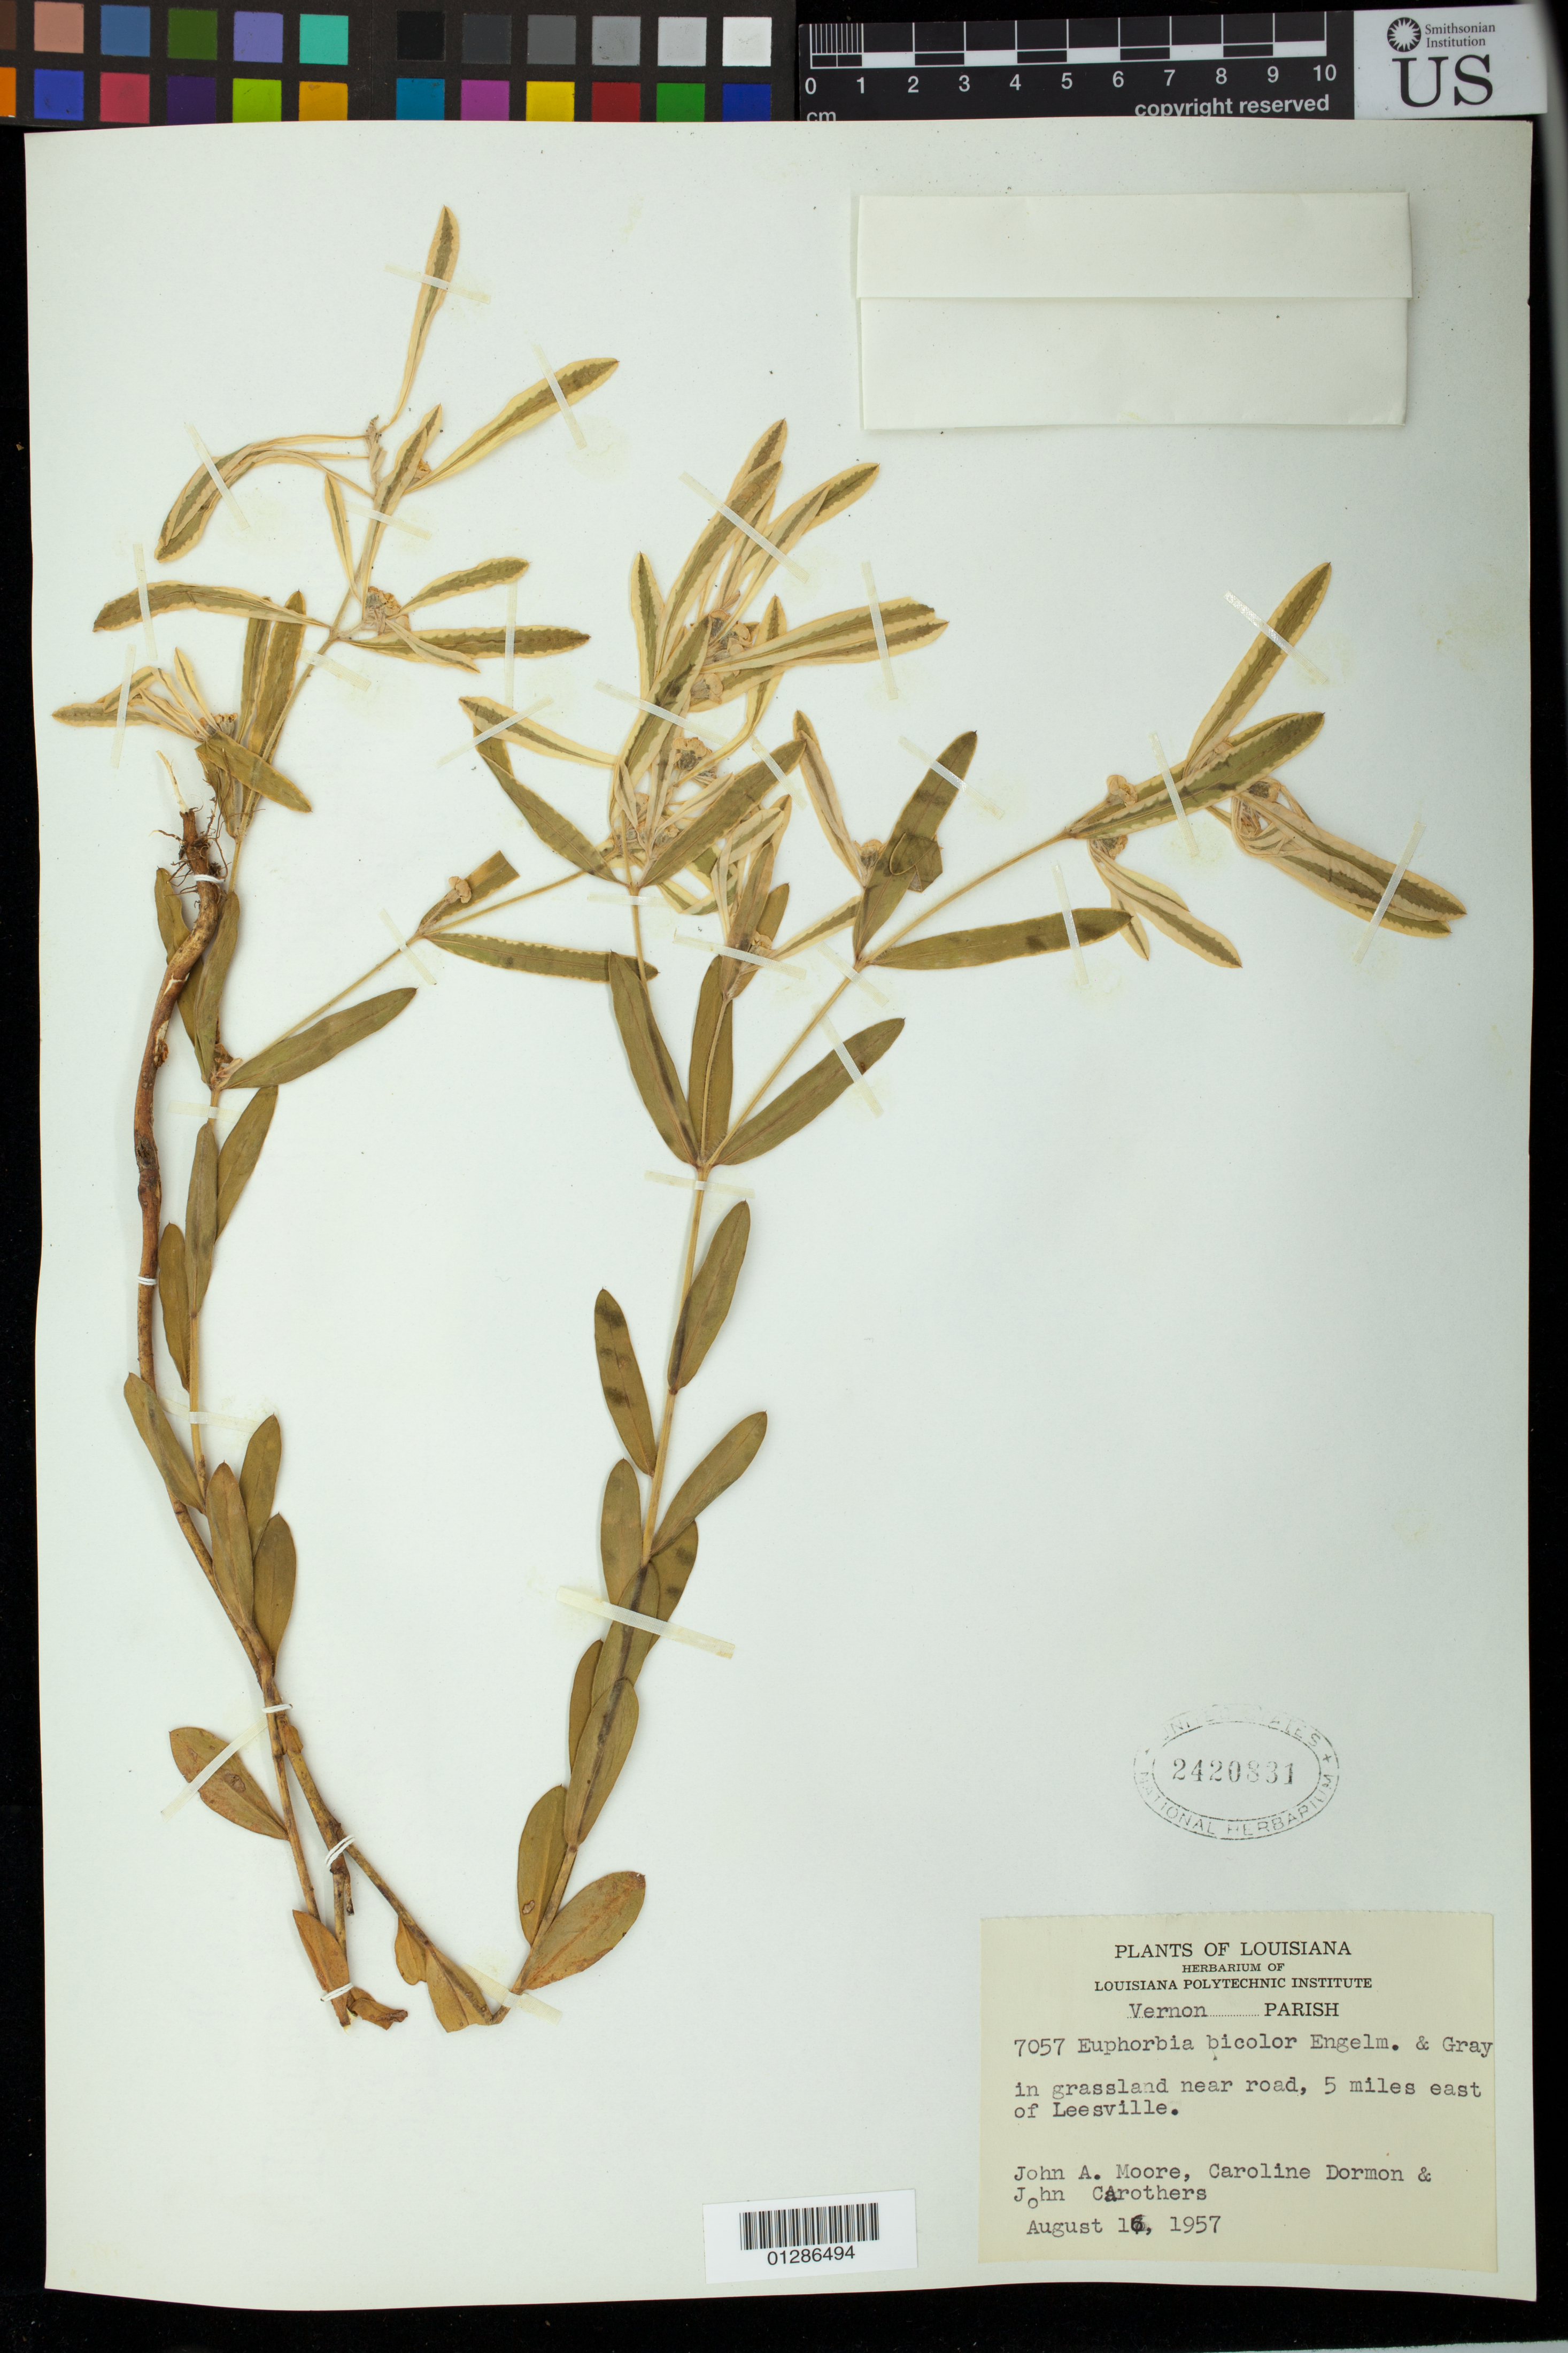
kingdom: Plantae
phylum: Tracheophyta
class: Magnoliopsida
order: Malpighiales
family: Euphorbiaceae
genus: Euphorbia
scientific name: Euphorbia bicolor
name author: Engelm. & A. Gray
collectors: J. A. Moore, C. Dormon & J. Carothers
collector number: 7057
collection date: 1957-08-16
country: United States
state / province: Louisiana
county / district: Vernon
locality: near road, 5 miles east of Leesville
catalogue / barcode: US 2420831